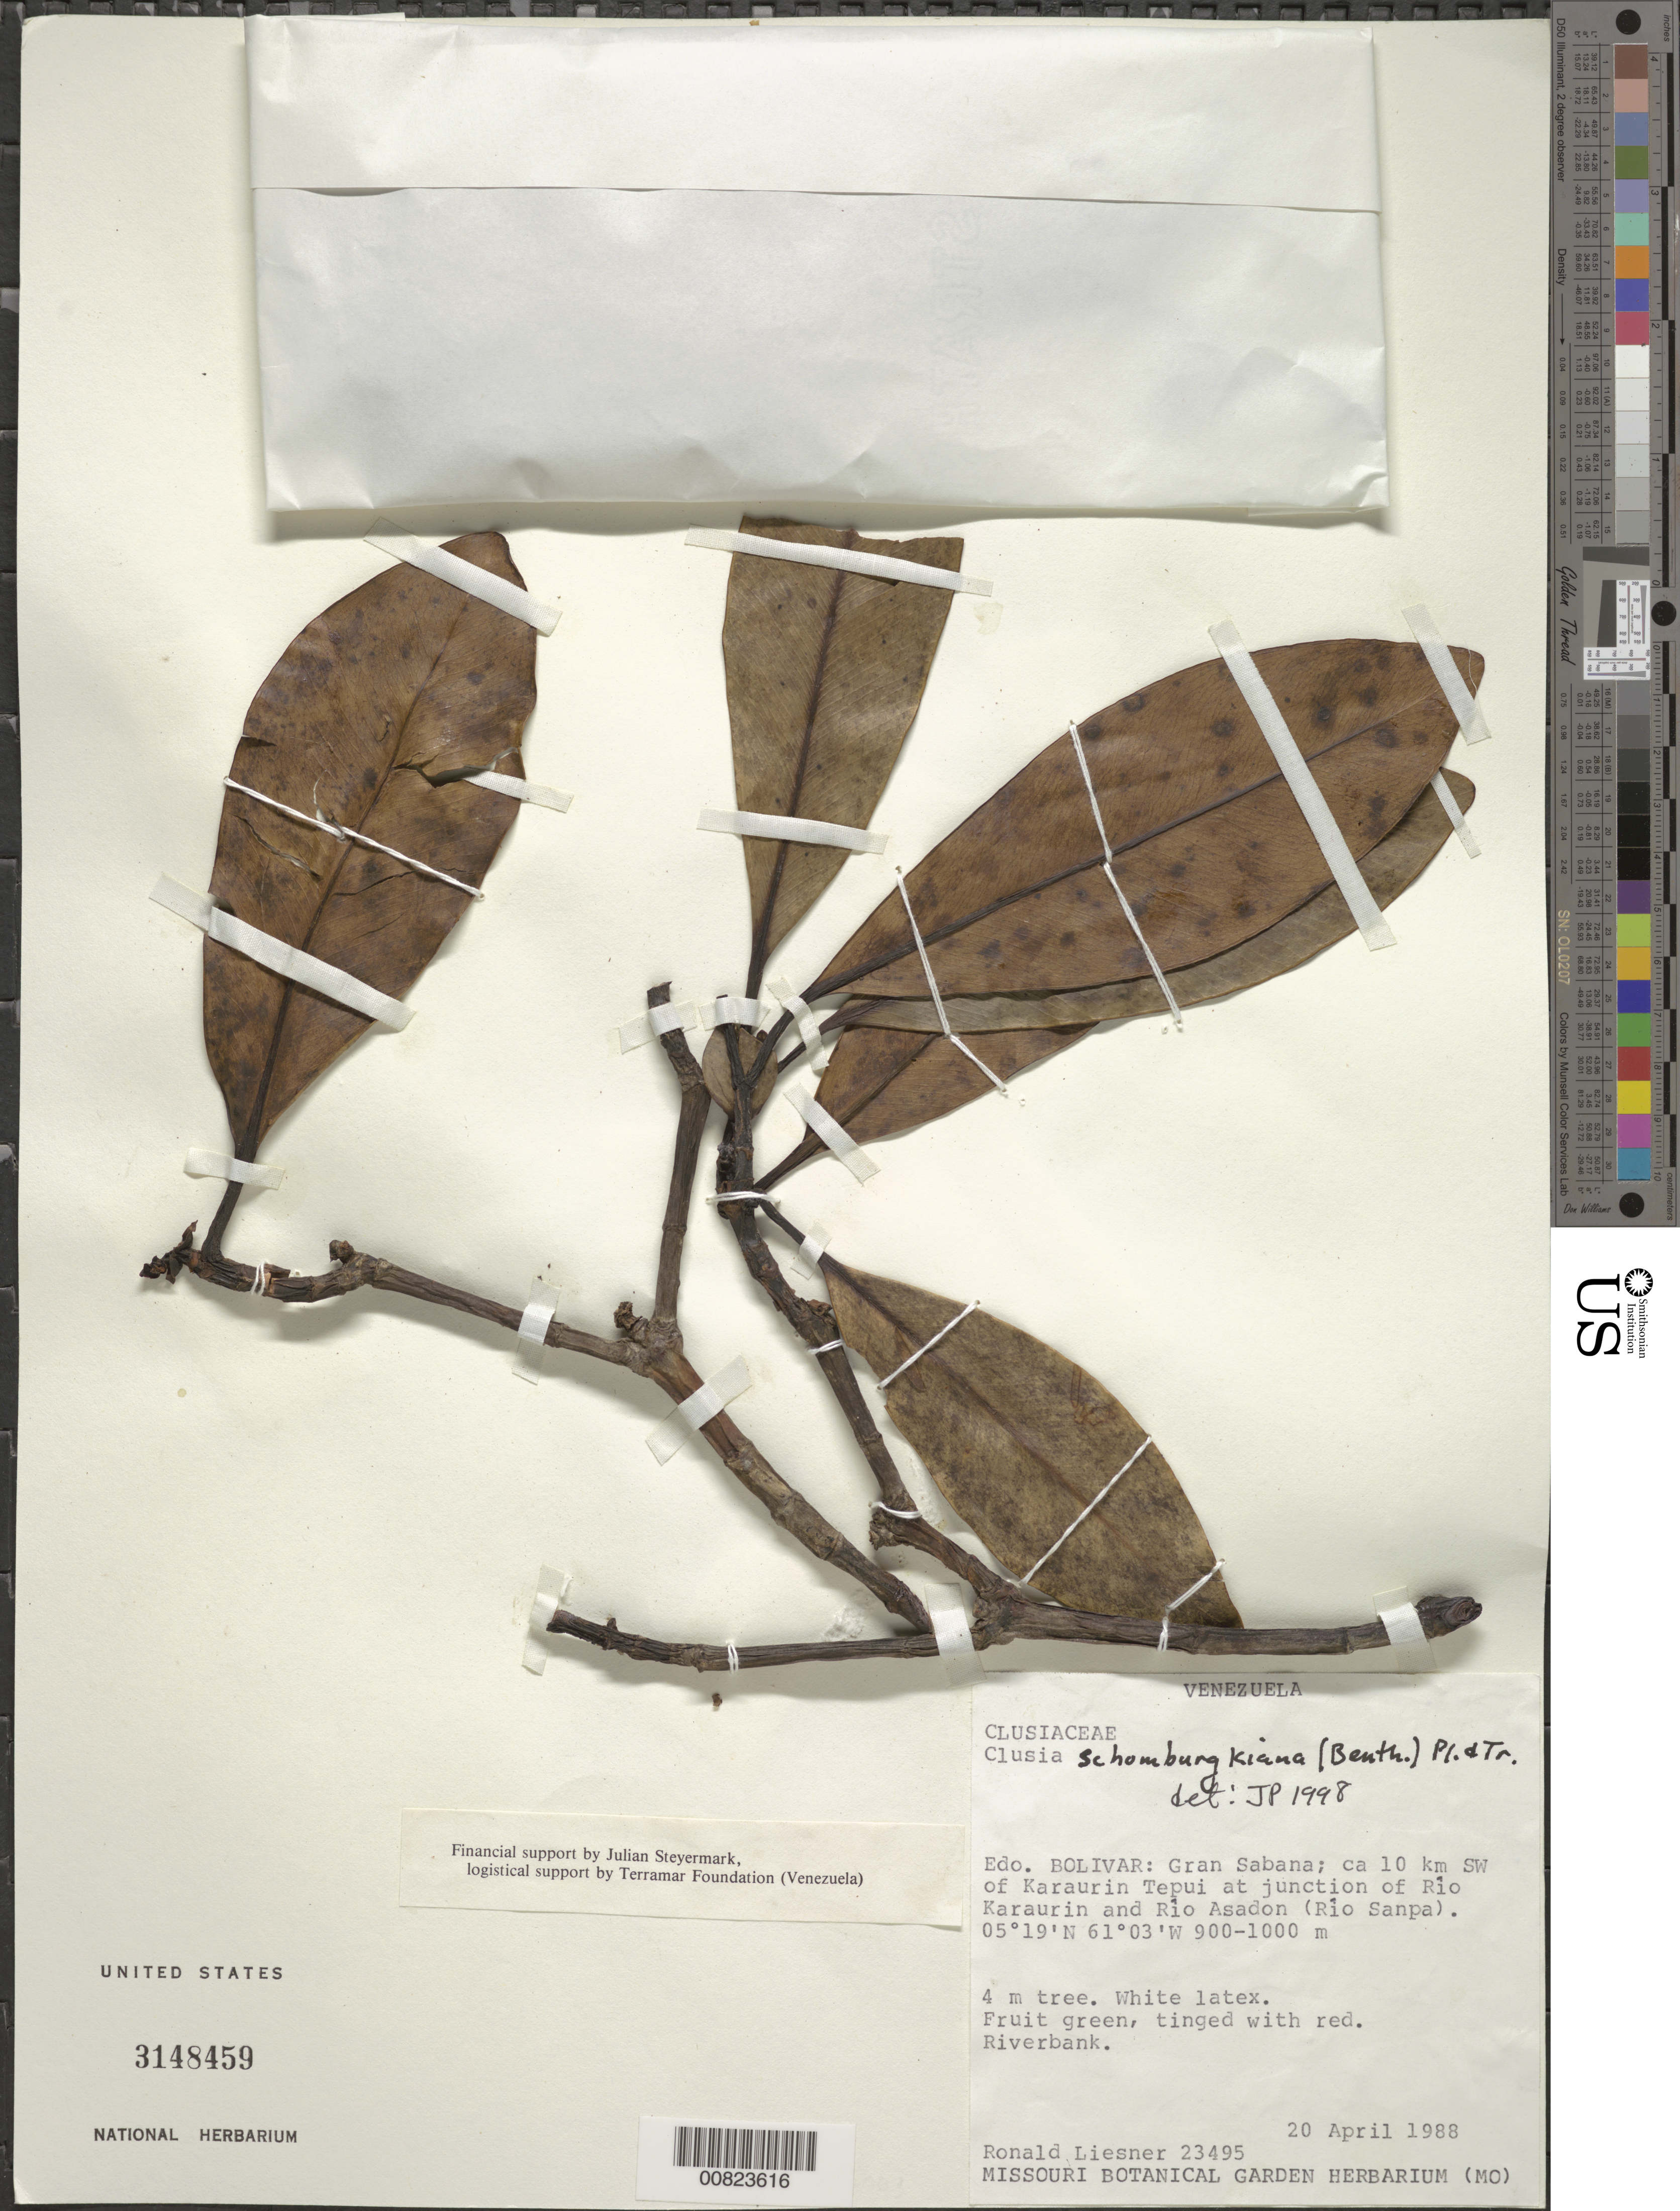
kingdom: Plantae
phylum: Tracheophyta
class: Magnoliopsida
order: Malpighiales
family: Clusiaceae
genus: Clusia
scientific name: Clusia schomburgkiana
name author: (Planch. & Triana) Benth. ex Engl.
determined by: Pipoly, J. J., III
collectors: R. L. Liesner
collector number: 23495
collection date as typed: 20-Apr-88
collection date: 1988-04-20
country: Venezuela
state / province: Bolívar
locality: Gran Sabana, ca 10 km SW of Karaurin tepuí at junction of Río Karaurin and Río Asadon (Río Sanpa)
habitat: Riverbank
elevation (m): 900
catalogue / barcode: US 3148459